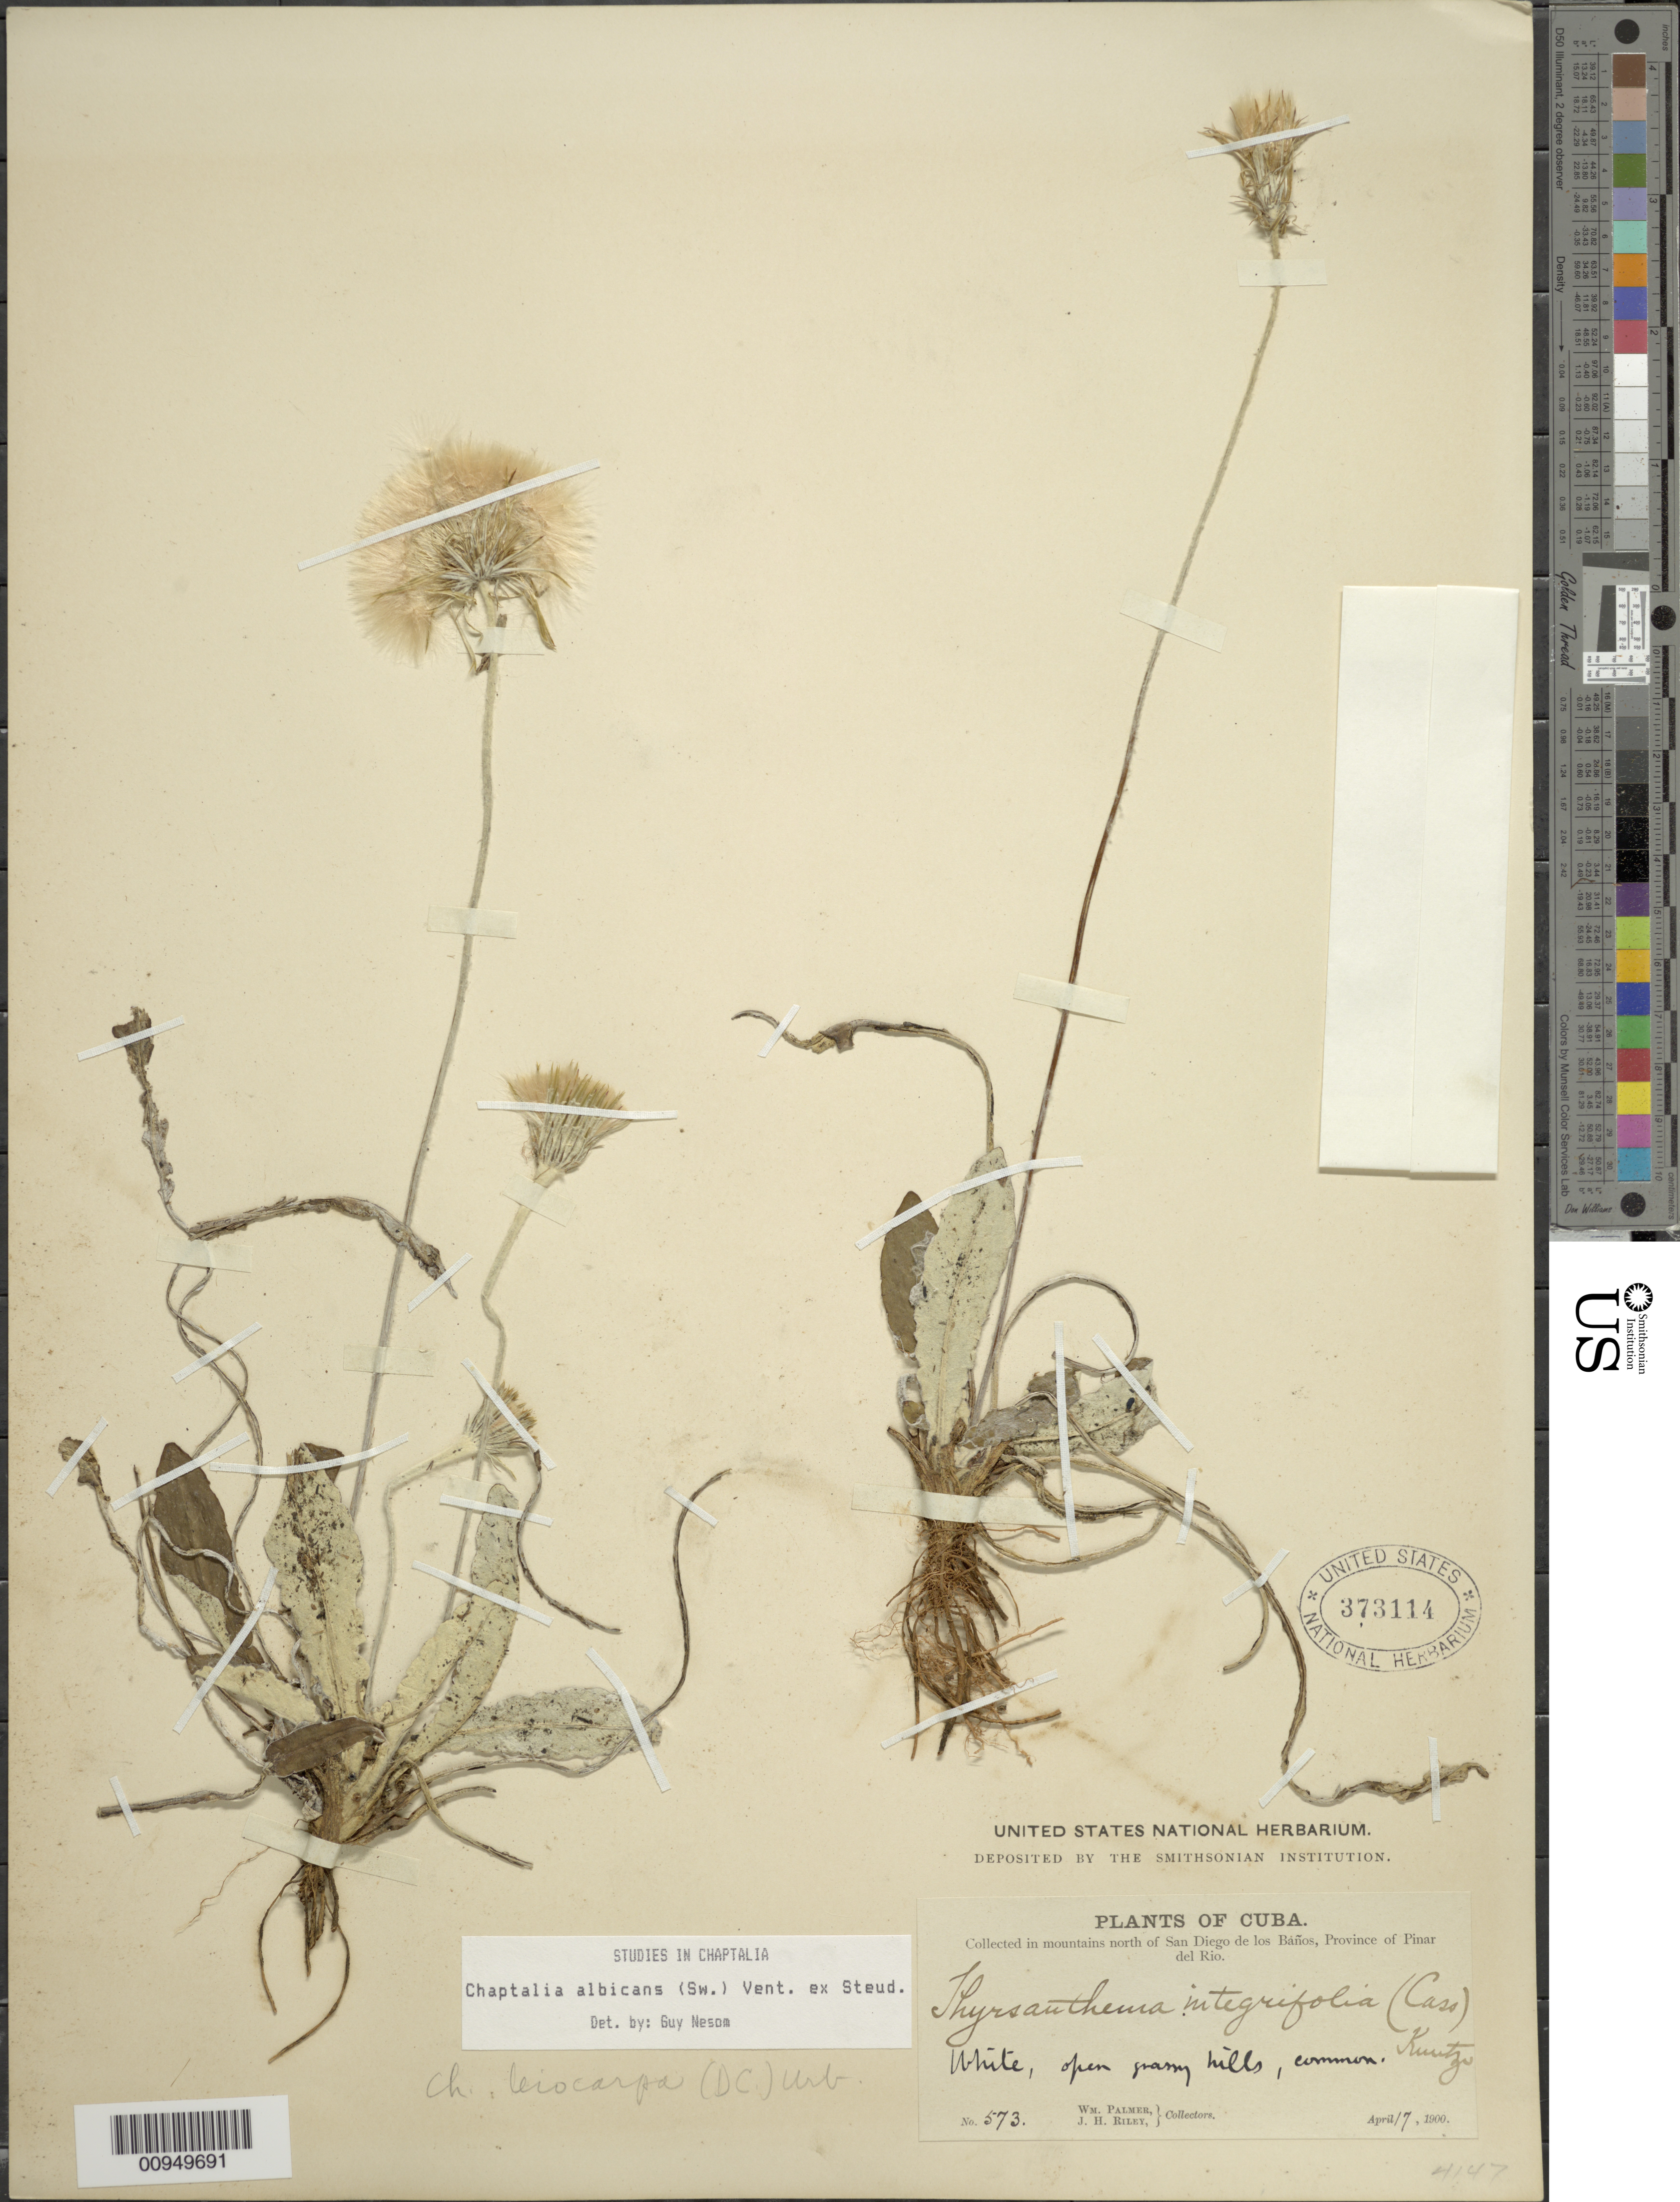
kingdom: Plantae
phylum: Tracheophyta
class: Magnoliopsida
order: Asterales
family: Asteraceae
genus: Chaptalia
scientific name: Chaptalia albicans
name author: (Sw.) Vent. ex B.D. Jacks.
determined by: Nesom, Guy L.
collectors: W. Palmer & J. H. Riley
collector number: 573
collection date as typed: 17 Apr 1900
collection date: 1900-04-17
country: Cuba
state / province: Pinar del Rio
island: Cuba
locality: In mountains N of San Diego de los Baños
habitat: Open grassy hills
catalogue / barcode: US 373114